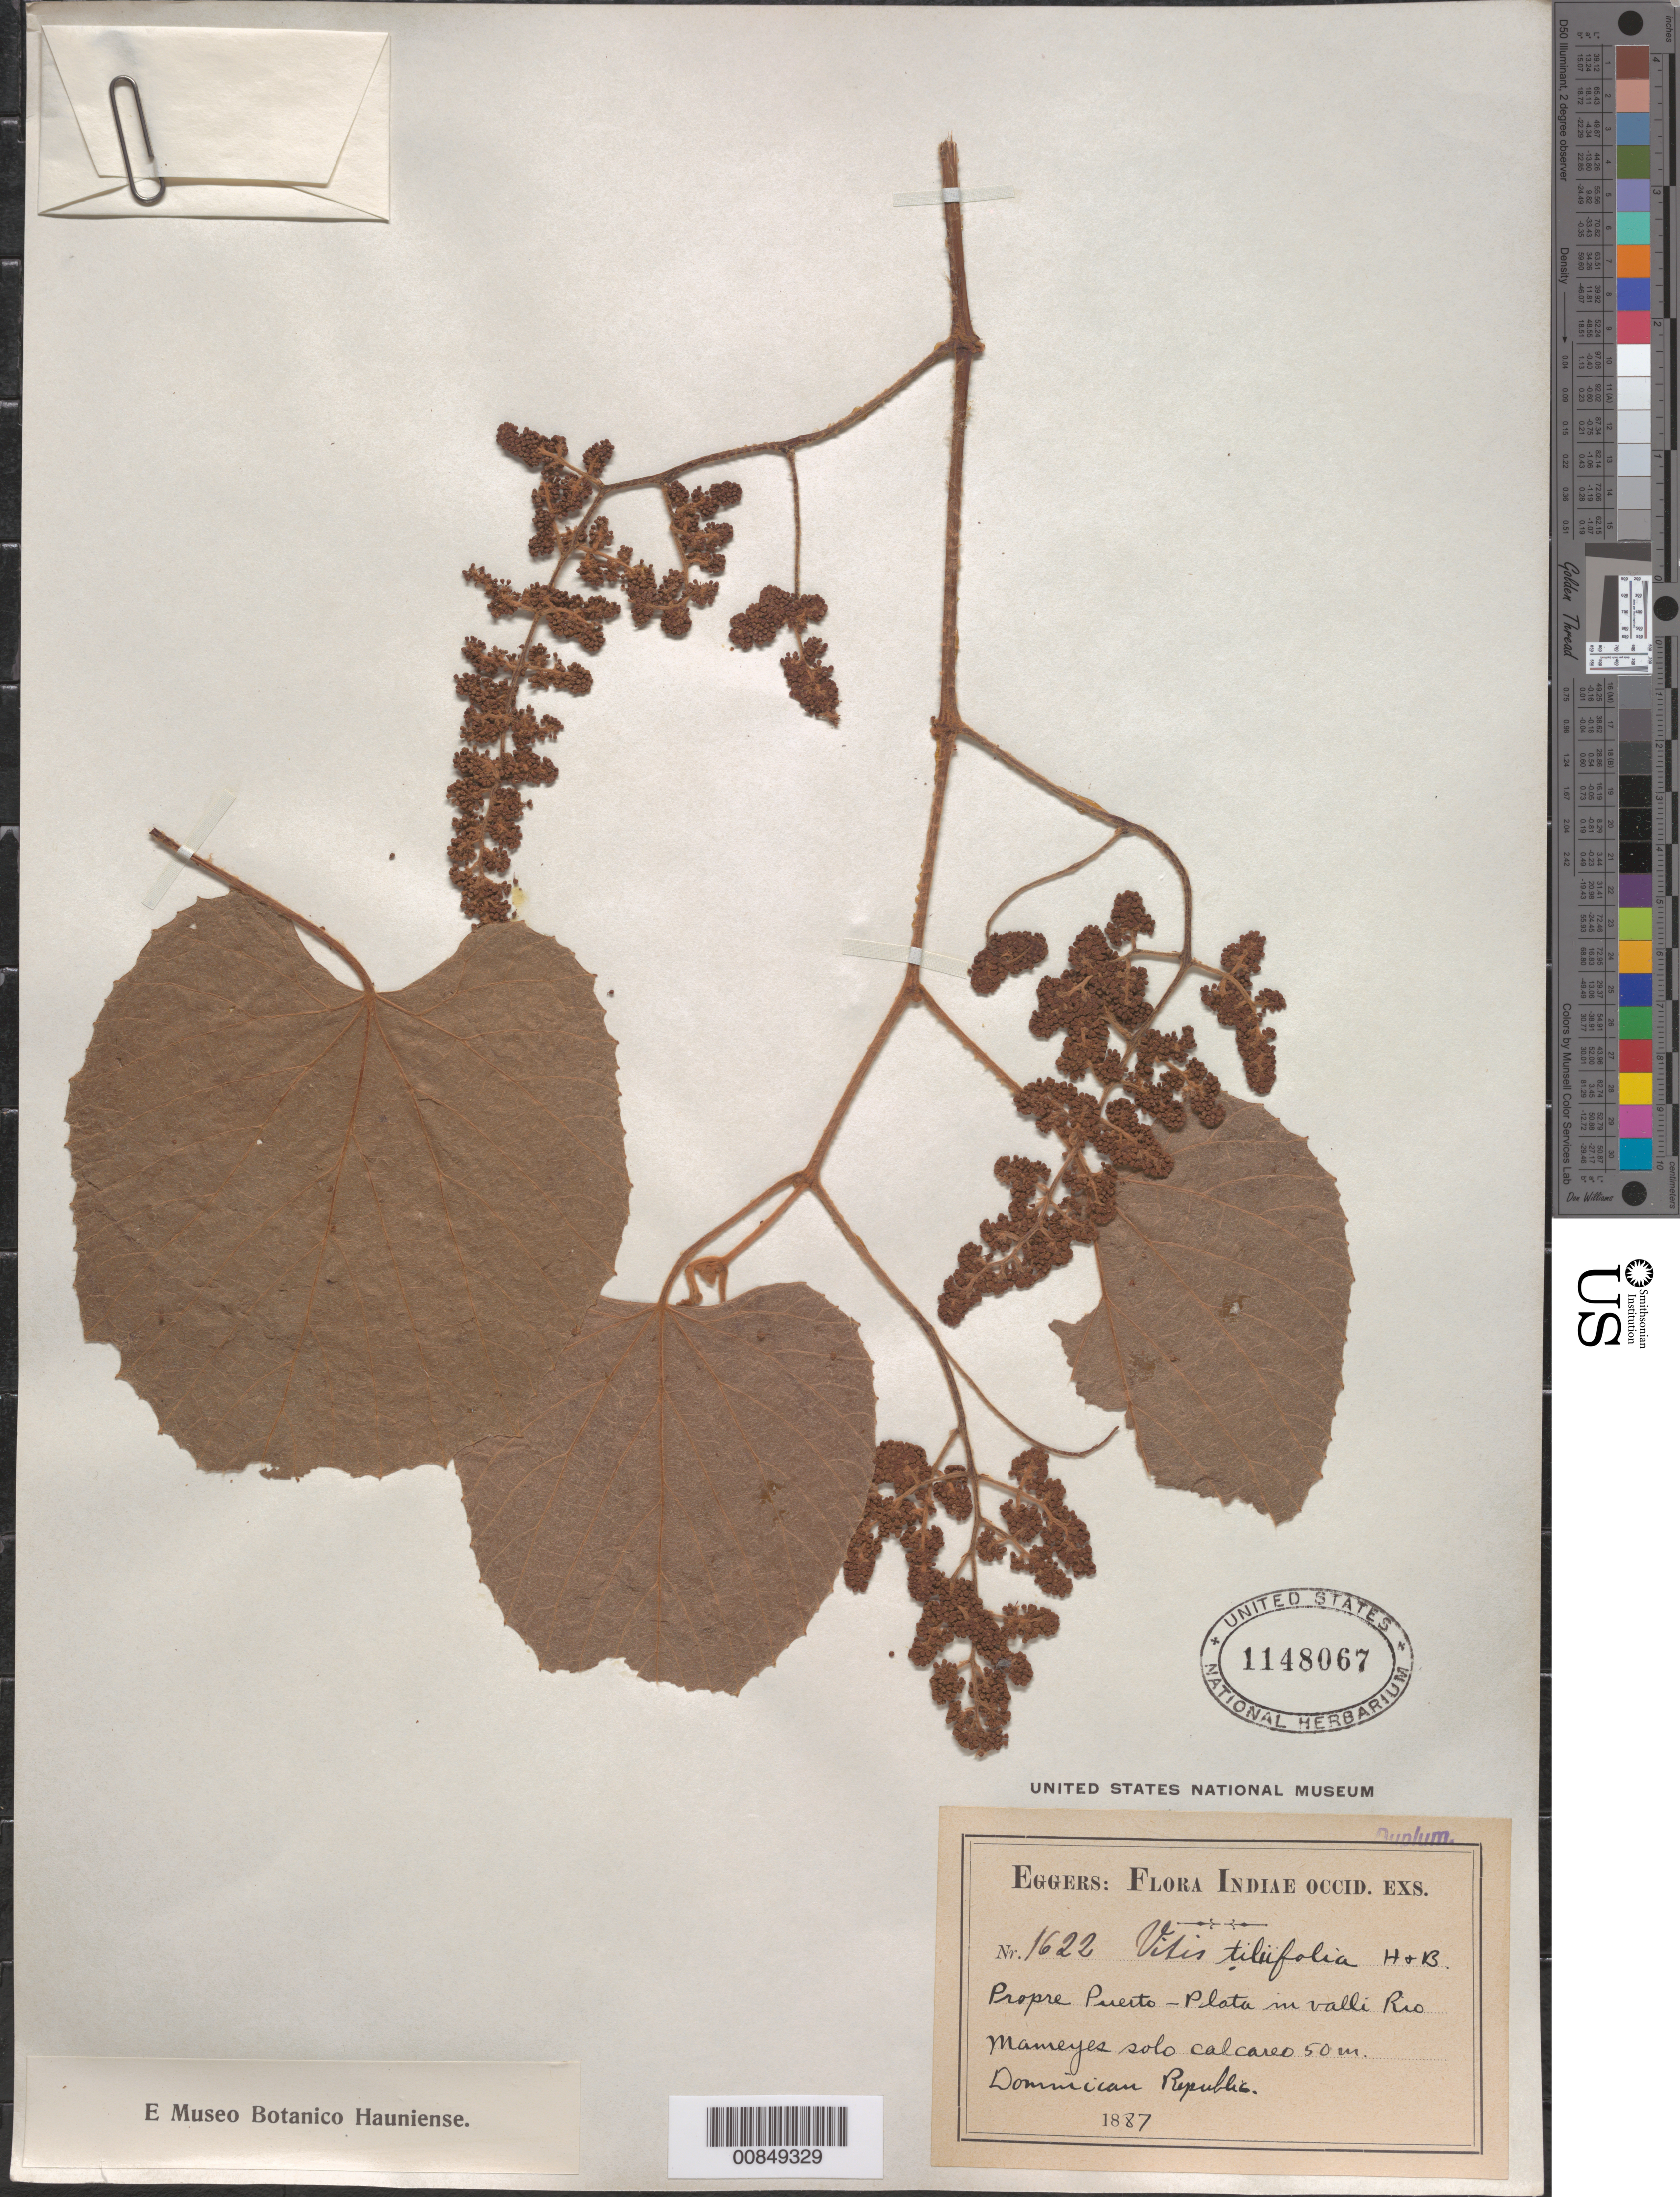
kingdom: Plantae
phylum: Tracheophyta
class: Magnoliopsida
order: Vitales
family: Vitaceae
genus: Vitis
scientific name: Vitis tiliifolia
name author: Humb. & Bonpl. ex Schult.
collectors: H. F. A. von Eggers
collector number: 1622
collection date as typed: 1887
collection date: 1887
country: Dominican Republic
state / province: Puerto Plata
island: Hispaniola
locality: In Valli Rio Mameyes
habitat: Solo calcareo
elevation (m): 50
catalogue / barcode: US 1148067